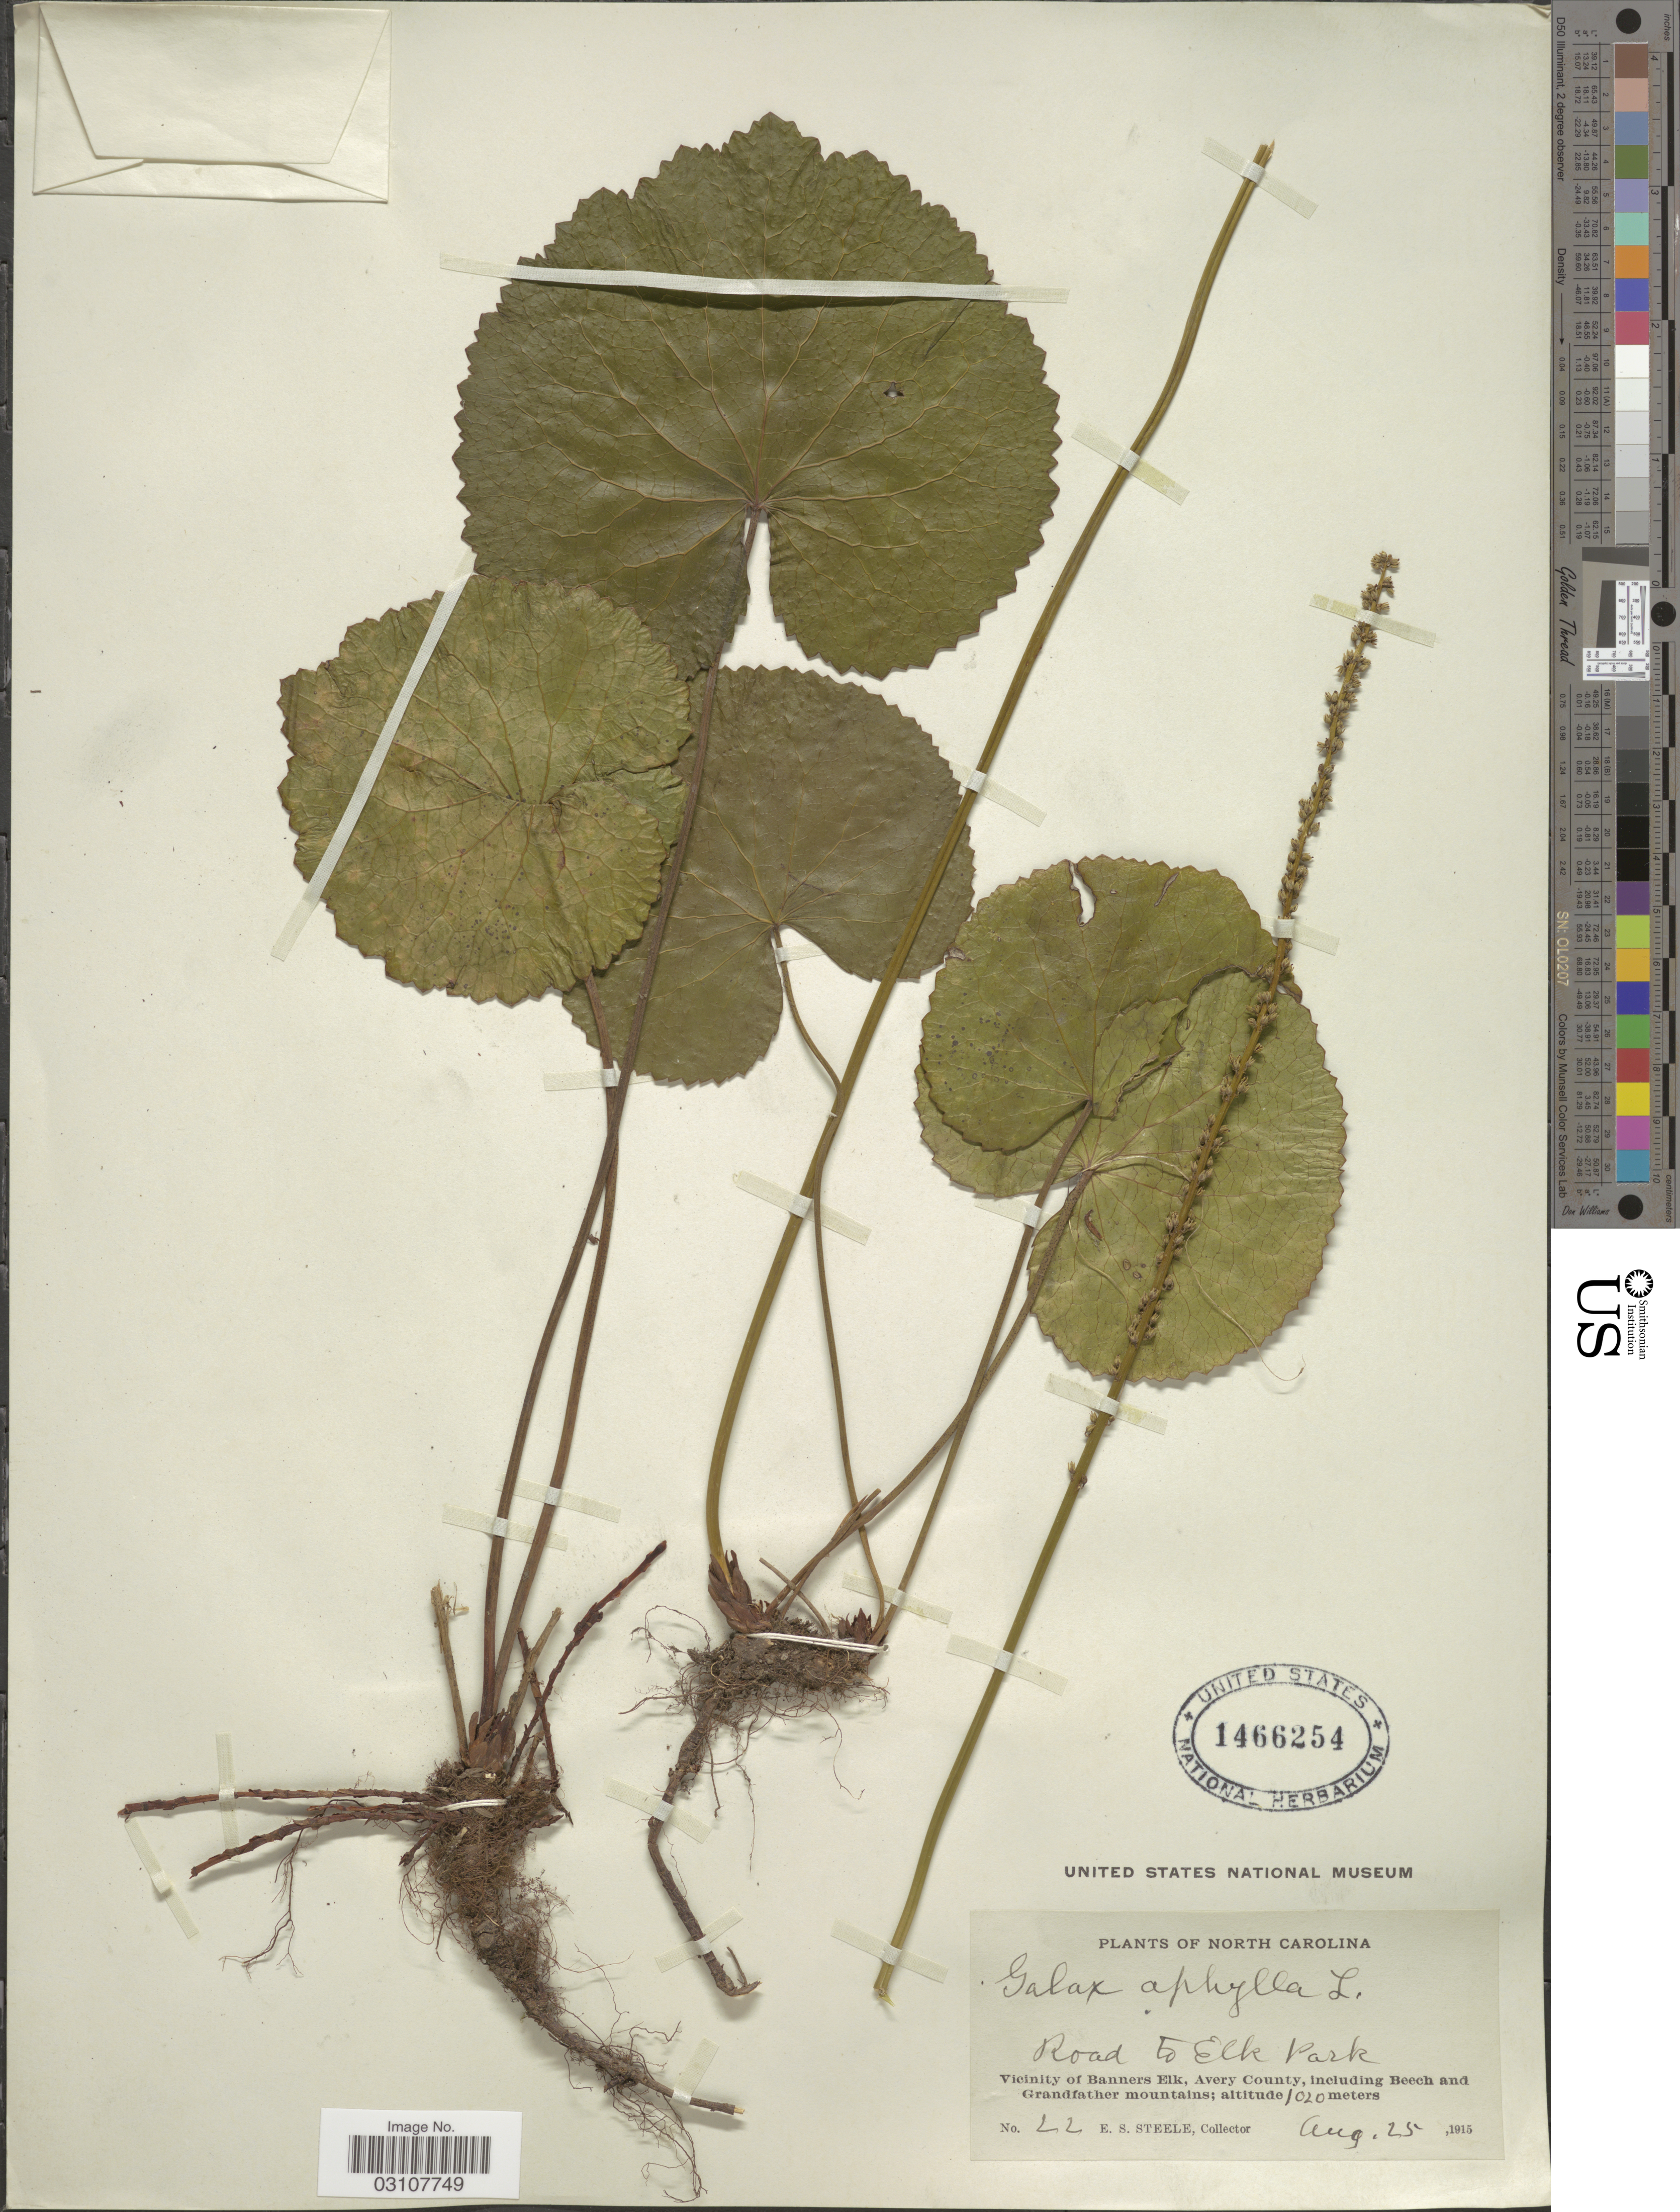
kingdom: Plantae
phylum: Tracheophyta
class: Magnoliopsida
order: Ericales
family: Diapensiaceae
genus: Galax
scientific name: Galax urceolata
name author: (Poir.) Brummitt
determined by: Gaynor, Michelle L., (FLAS), University of Florida (UNITED STATES)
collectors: E. Steele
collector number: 22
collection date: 1915-08-25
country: United States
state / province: North Carolina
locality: Road to Elk Park. Vicinity of Banners Elk, Avery County, including Beech and Grandfather mountains.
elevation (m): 1020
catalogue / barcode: US 1466254